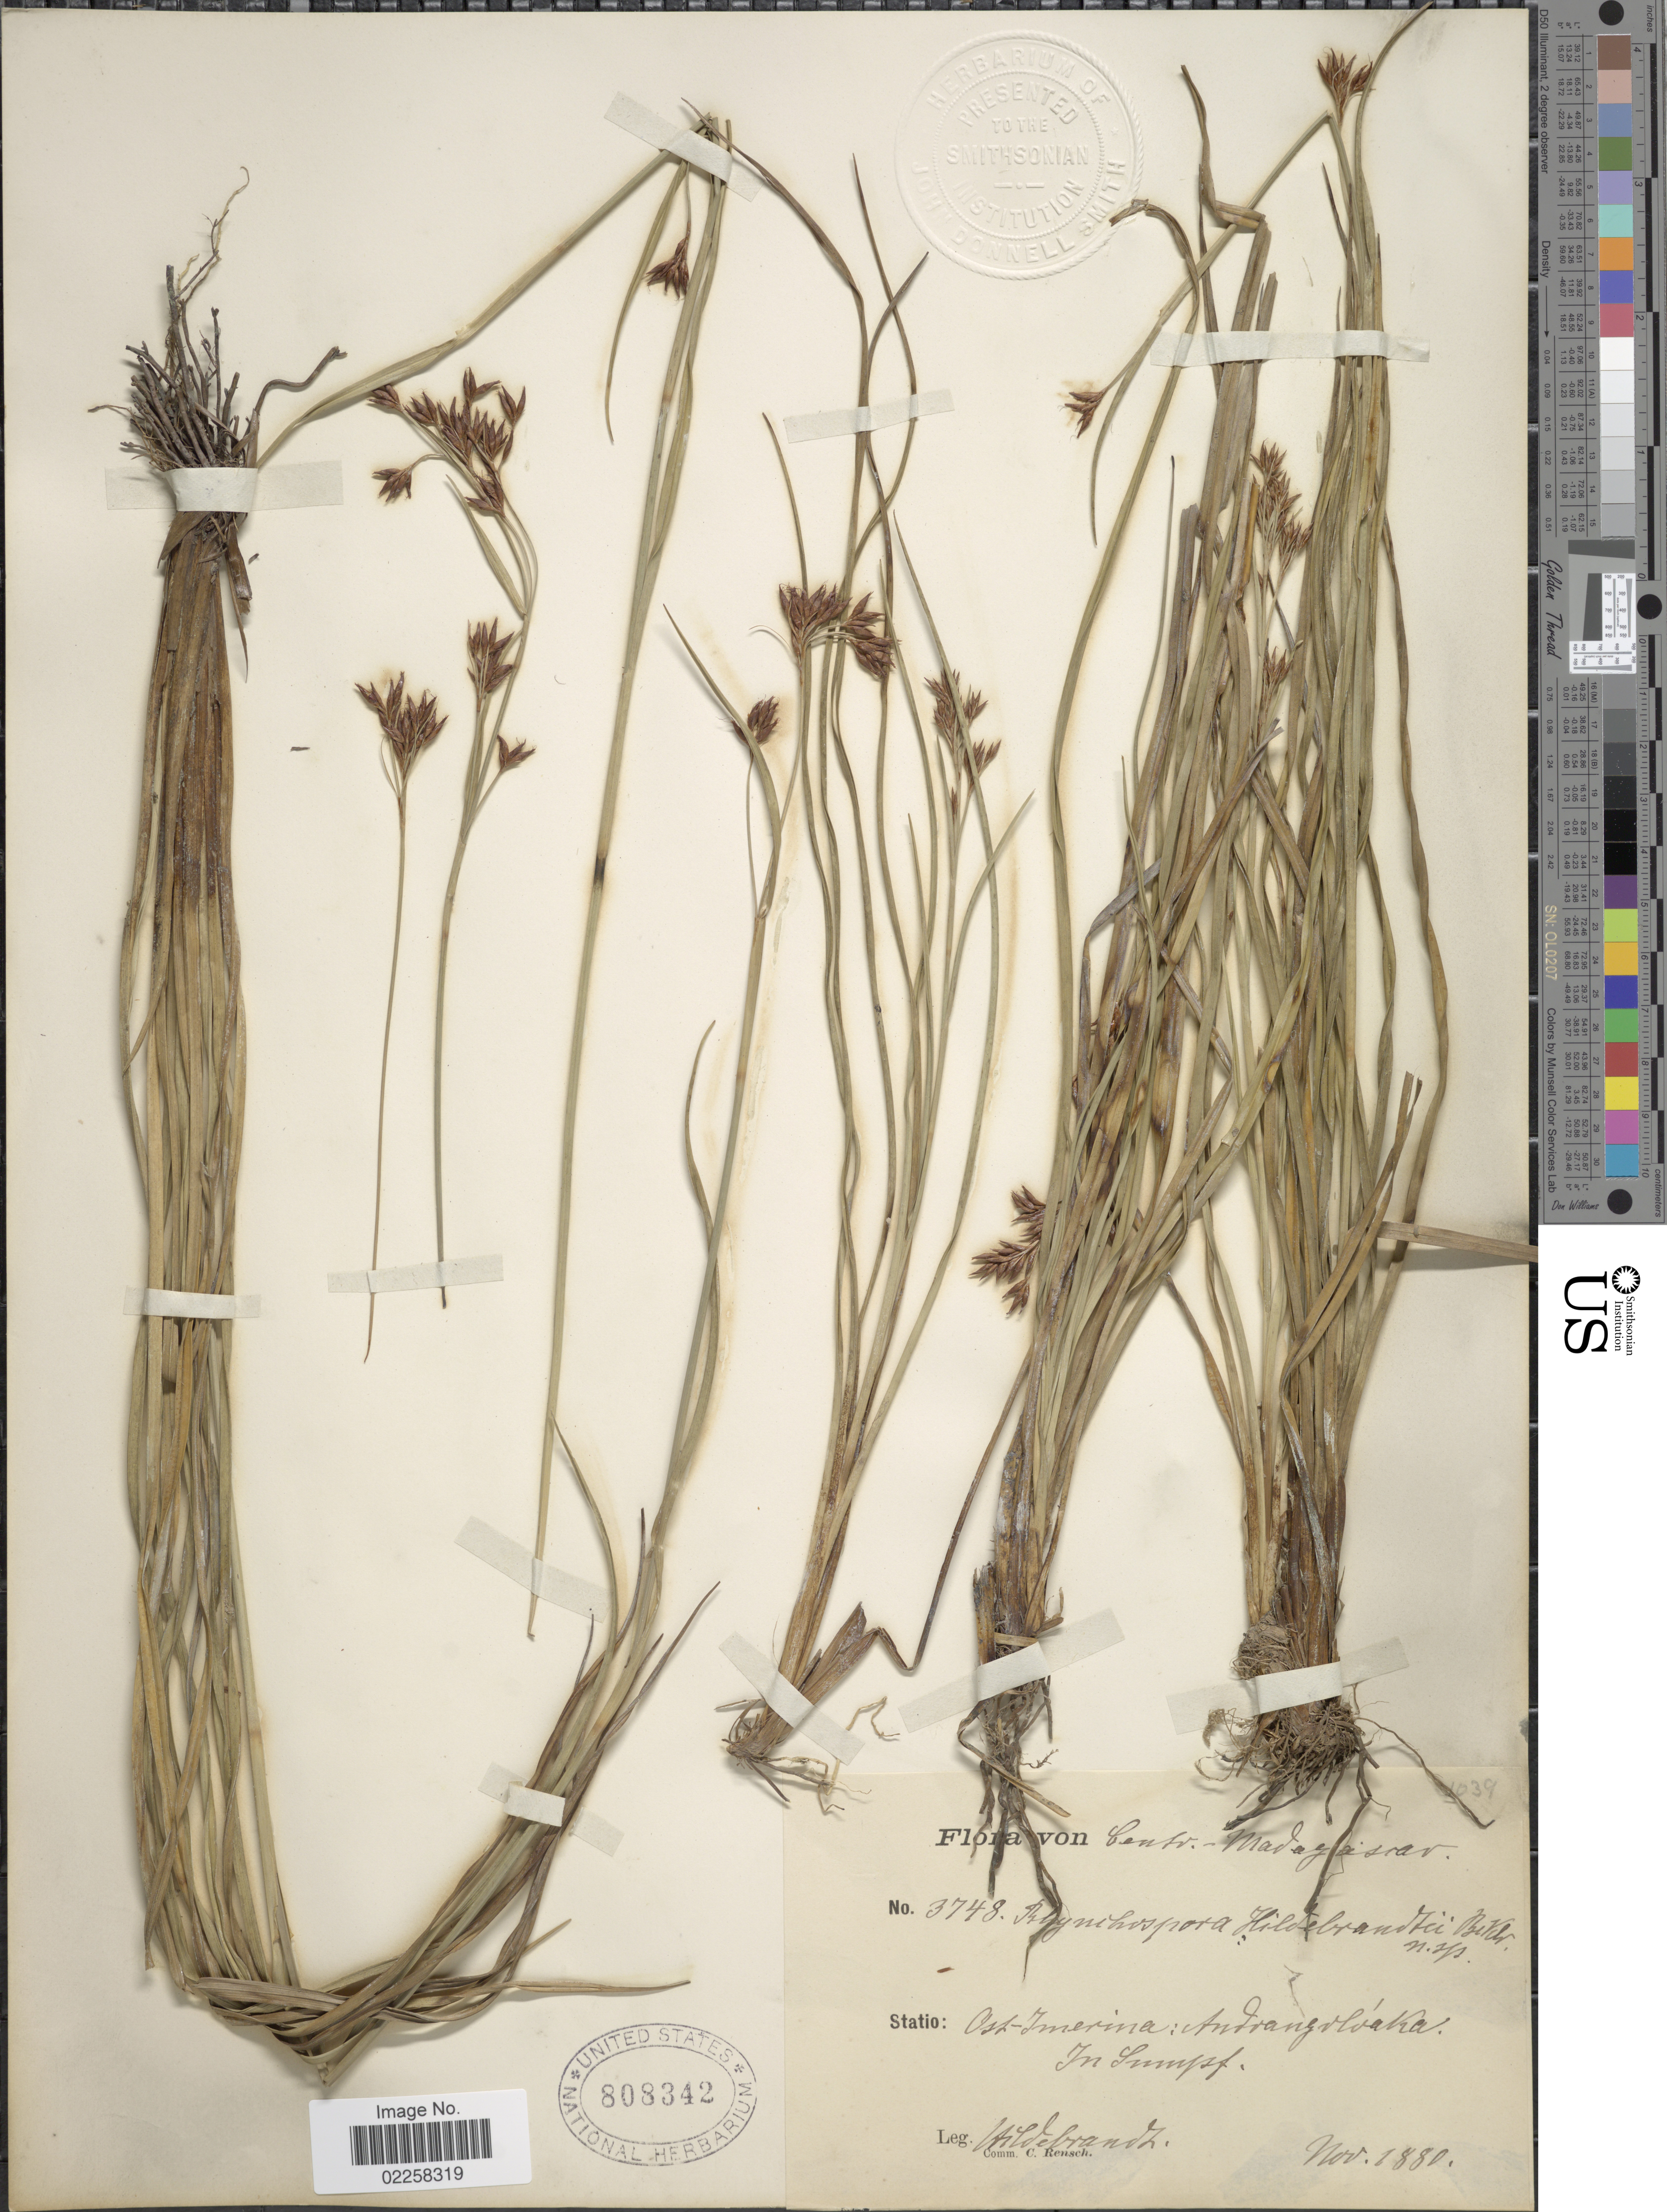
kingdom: Plantae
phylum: Tracheophyta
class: Liliopsida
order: Poales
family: Cyperaceae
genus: Rhynchospora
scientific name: Rhynchospora hildebrandtii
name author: Boeckeler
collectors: J. Hildebrandt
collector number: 3748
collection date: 1880-11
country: Madagascar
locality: Centr. Madagascar, Ost-Imerina: Andrangolvaka, In Sumpf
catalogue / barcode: US 808342